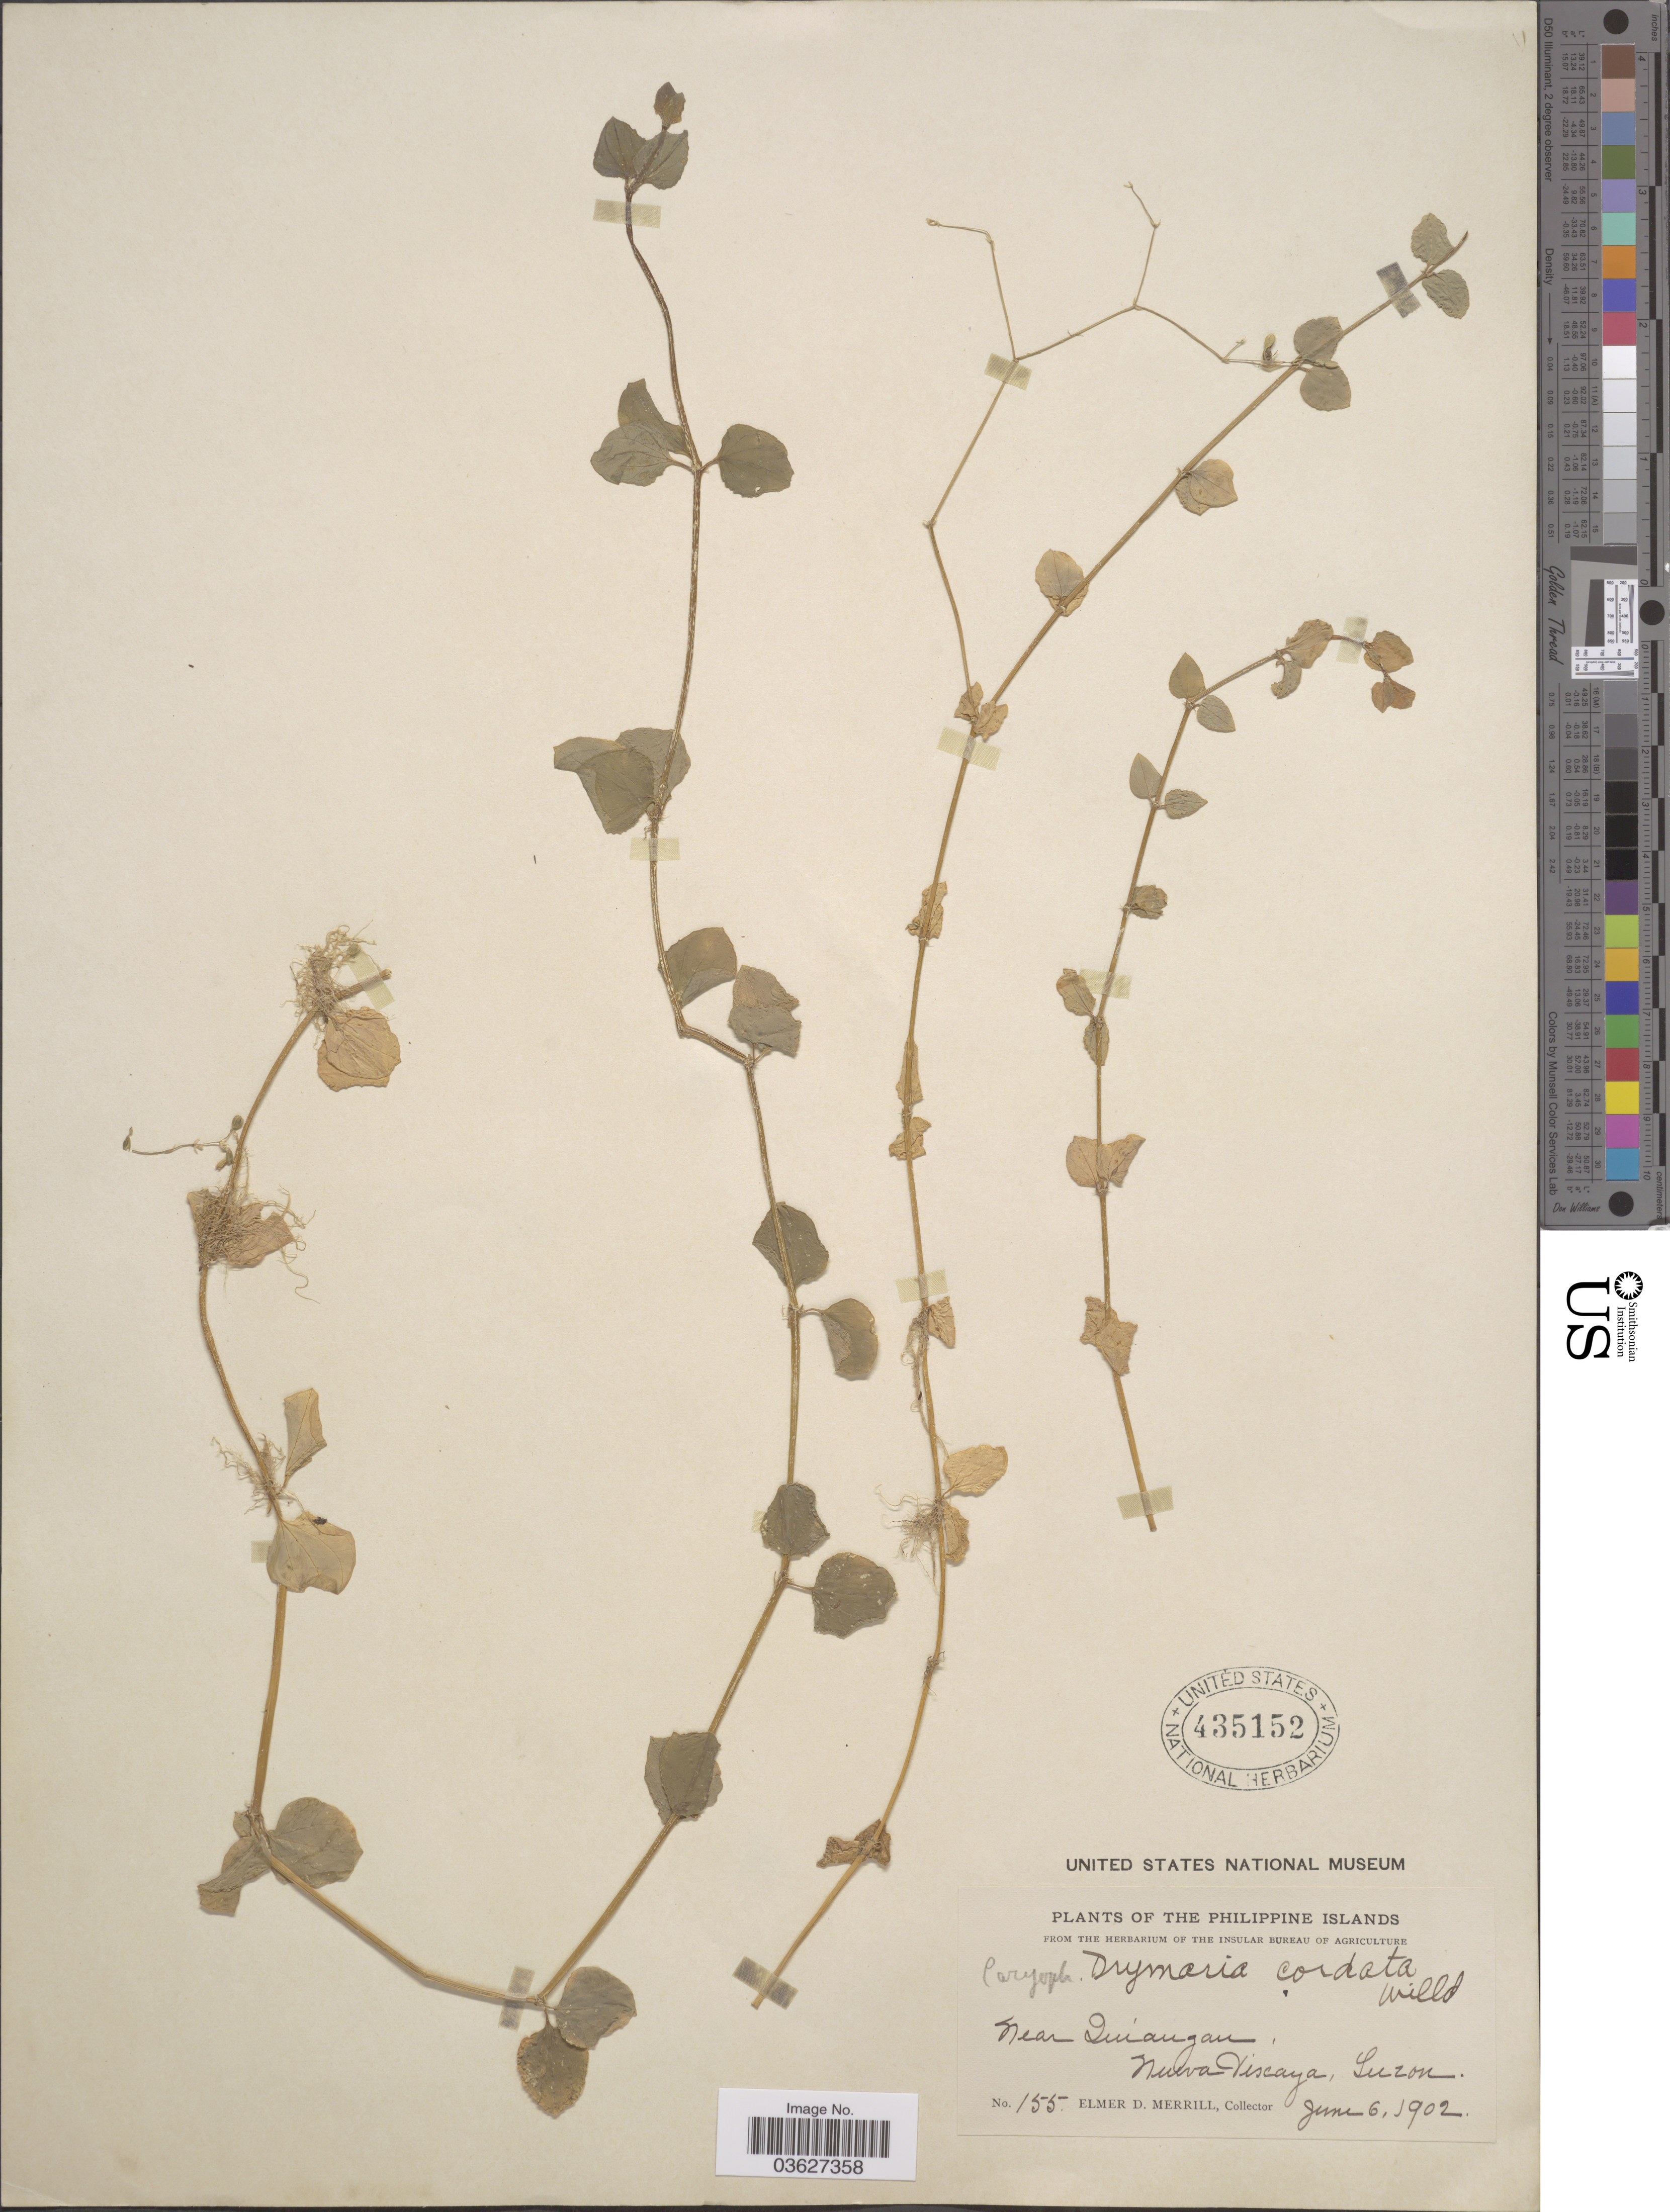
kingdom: Plantae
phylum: Tracheophyta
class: Magnoliopsida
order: Caryophyllales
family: Caryophyllaceae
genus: Drymaria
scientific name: Drymaria cordata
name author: (L.) Willd. ex Schult.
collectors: E. D. Merrill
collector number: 155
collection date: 1902-06-06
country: Philippines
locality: Near Quiangan., Nueva Viscaya, Luzon.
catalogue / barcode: US 435152